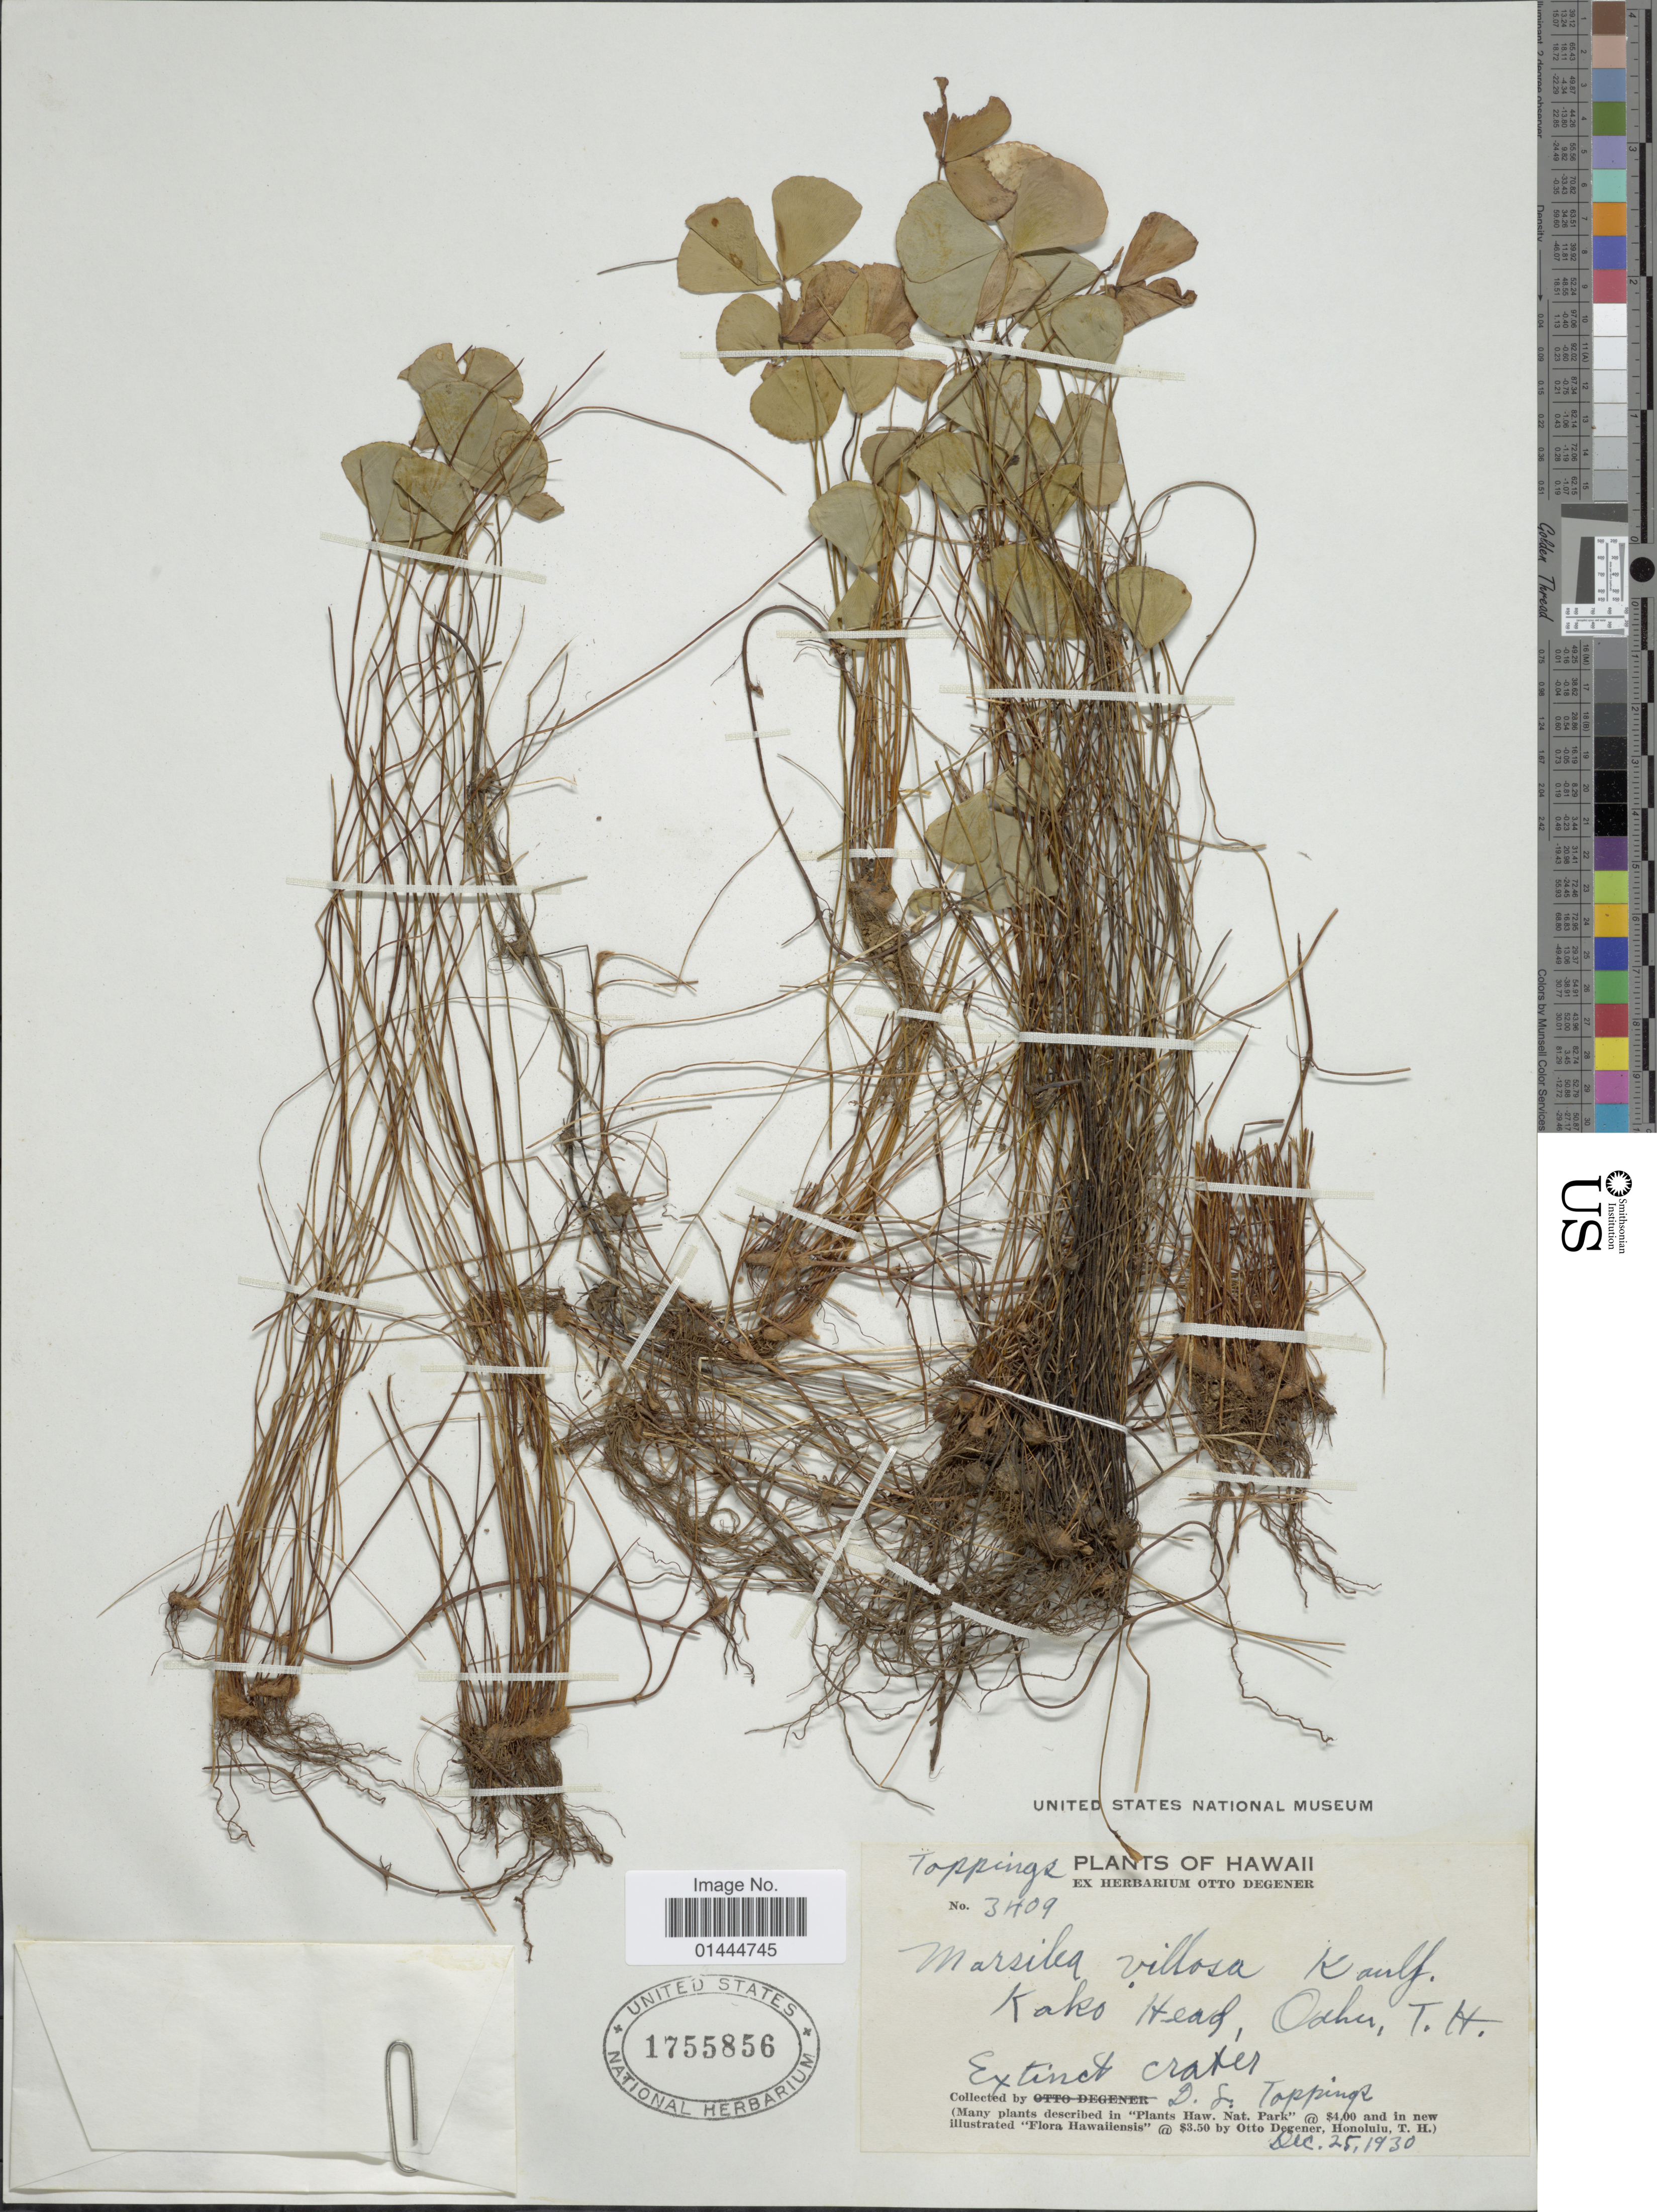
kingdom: Plantae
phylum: Tracheophyta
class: Polypodiopsida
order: Salviniales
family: Marsileaceae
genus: Marsilea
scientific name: Marsilea villosa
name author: Kaulf.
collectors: D. L. Topping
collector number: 3409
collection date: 1930-12-25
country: United States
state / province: Hawaii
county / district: Honolulu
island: Oahu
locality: Koko Head, extinct crater.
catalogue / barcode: US 1755856